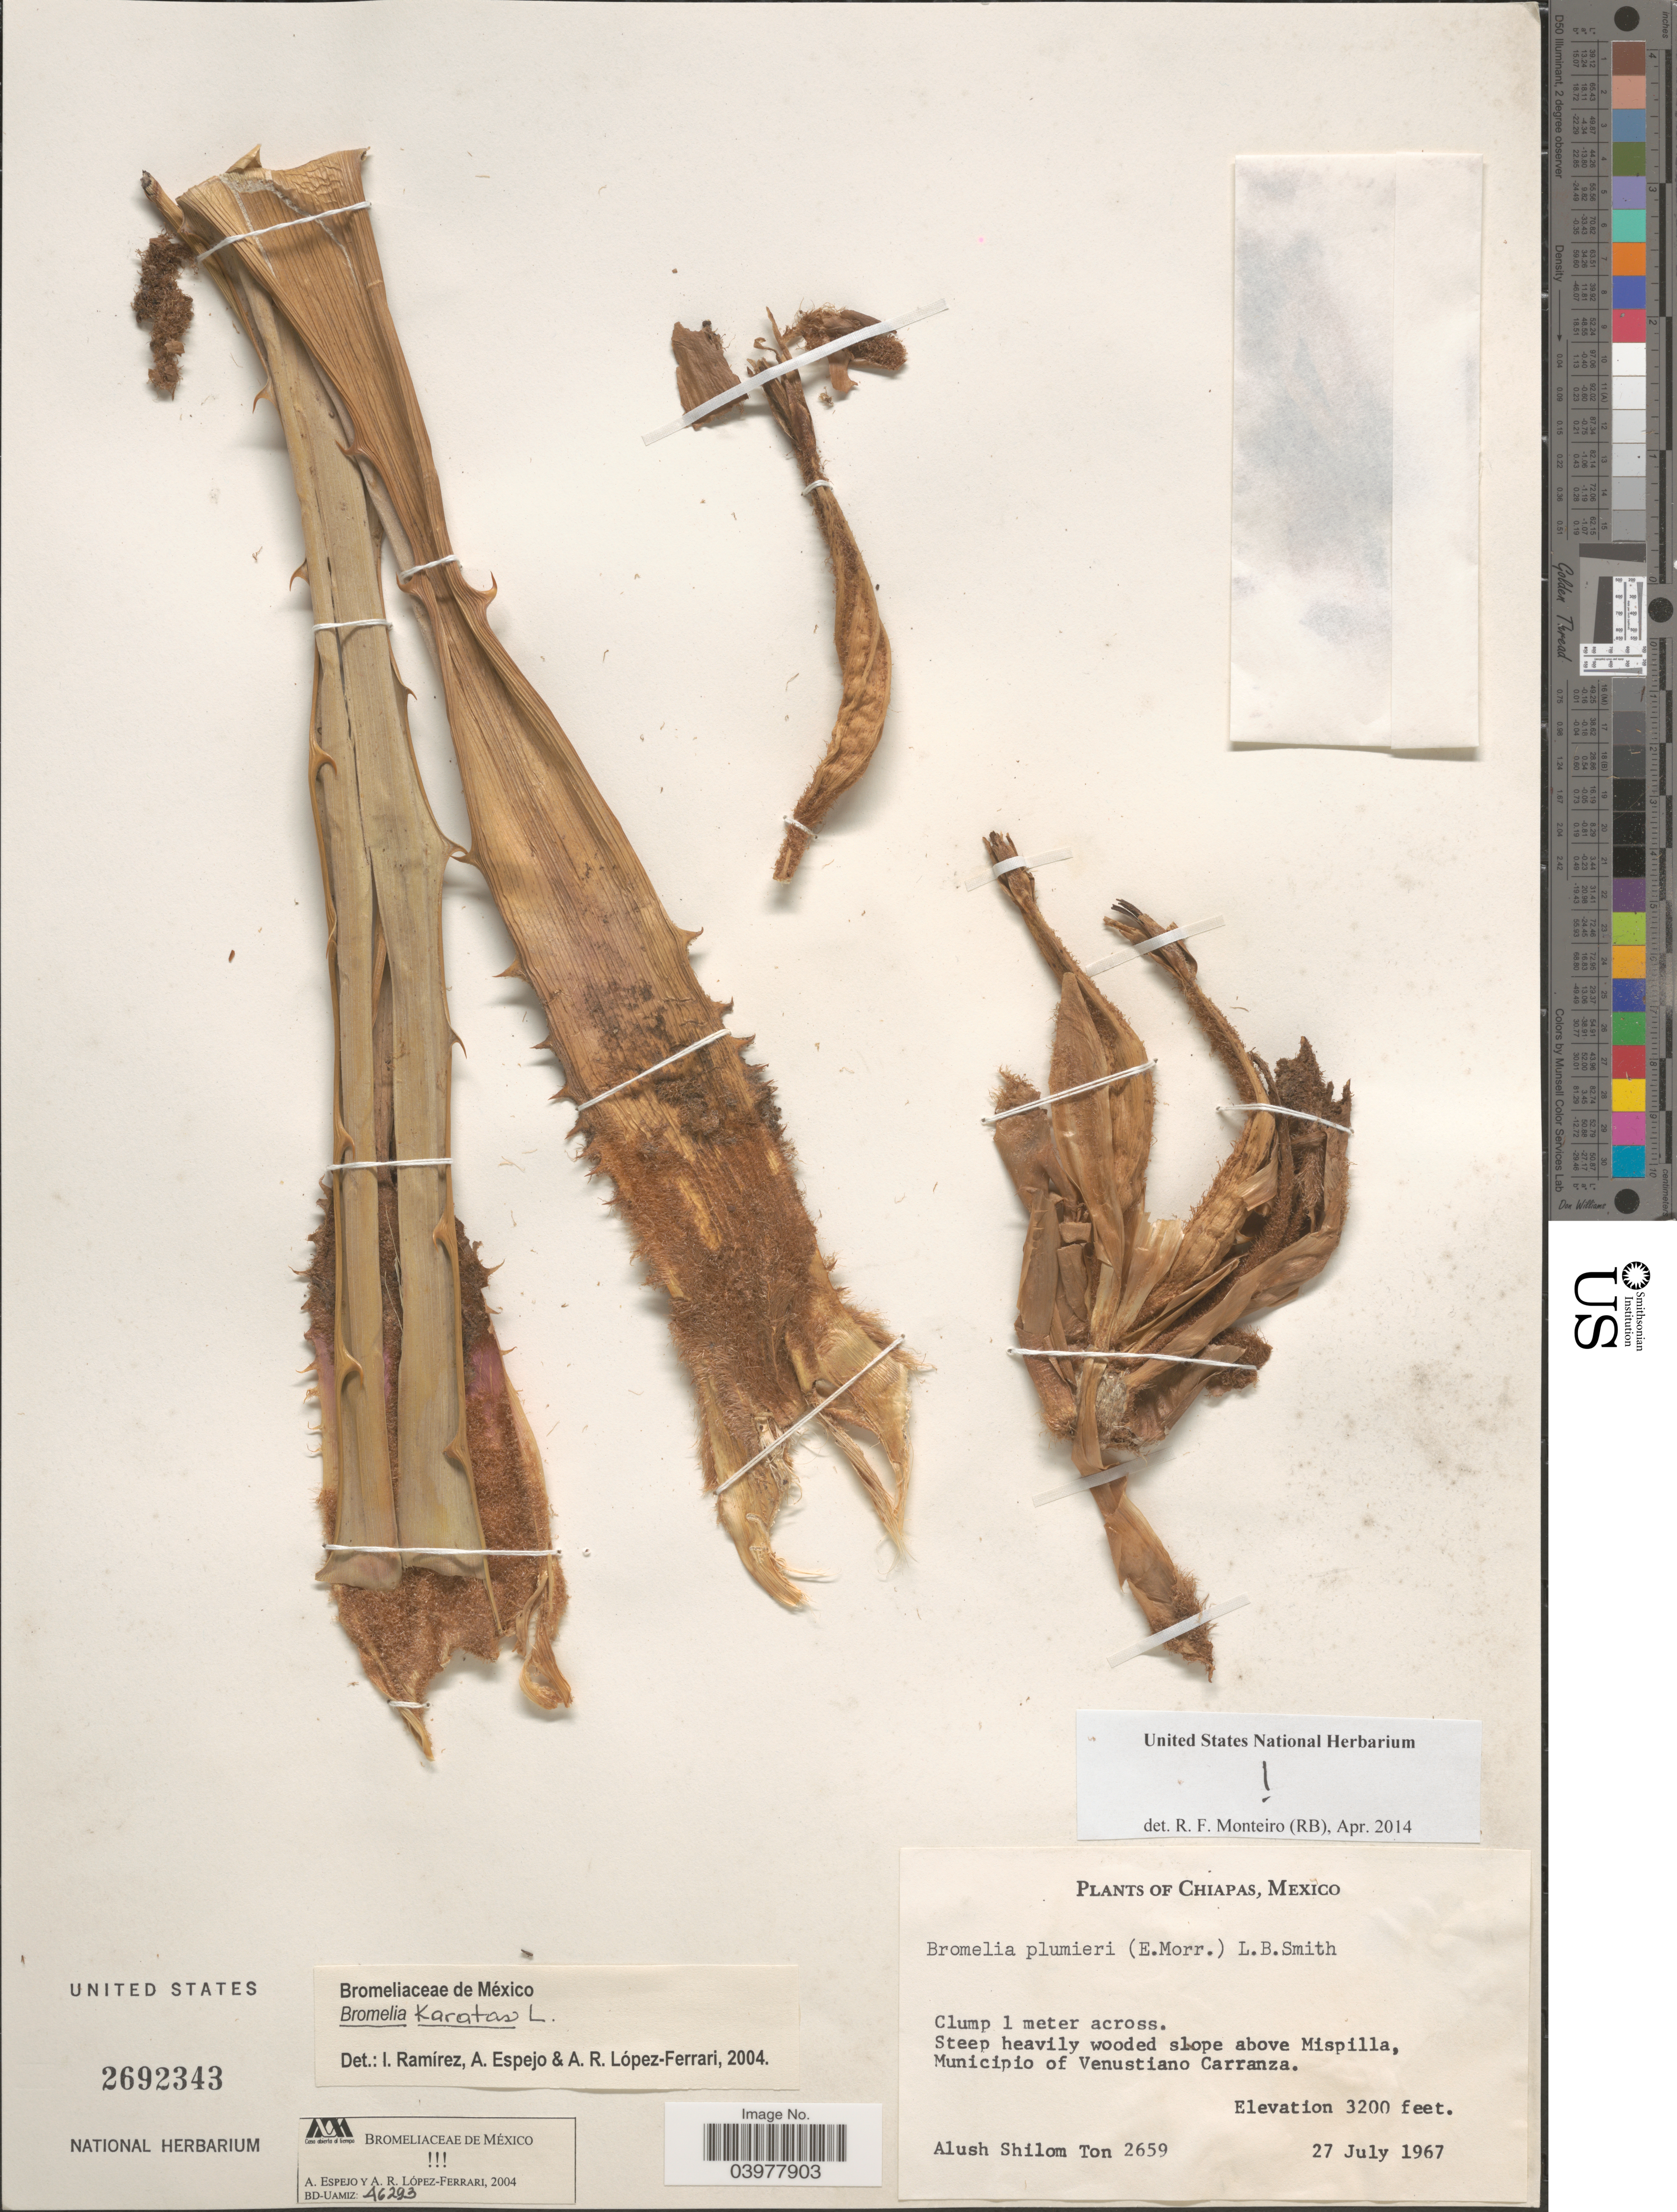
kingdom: Plantae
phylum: Tracheophyta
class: Liliopsida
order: Poales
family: Bromeliaceae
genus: Bromelia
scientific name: Bromelia karatas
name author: L.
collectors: A. S. Ton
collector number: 2659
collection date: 1967-07-27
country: Mexico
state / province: Chiapas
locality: Steep heavily wooded slope above Mispilla, Municipio of Venustiano Carranza.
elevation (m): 975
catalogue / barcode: US 2692343